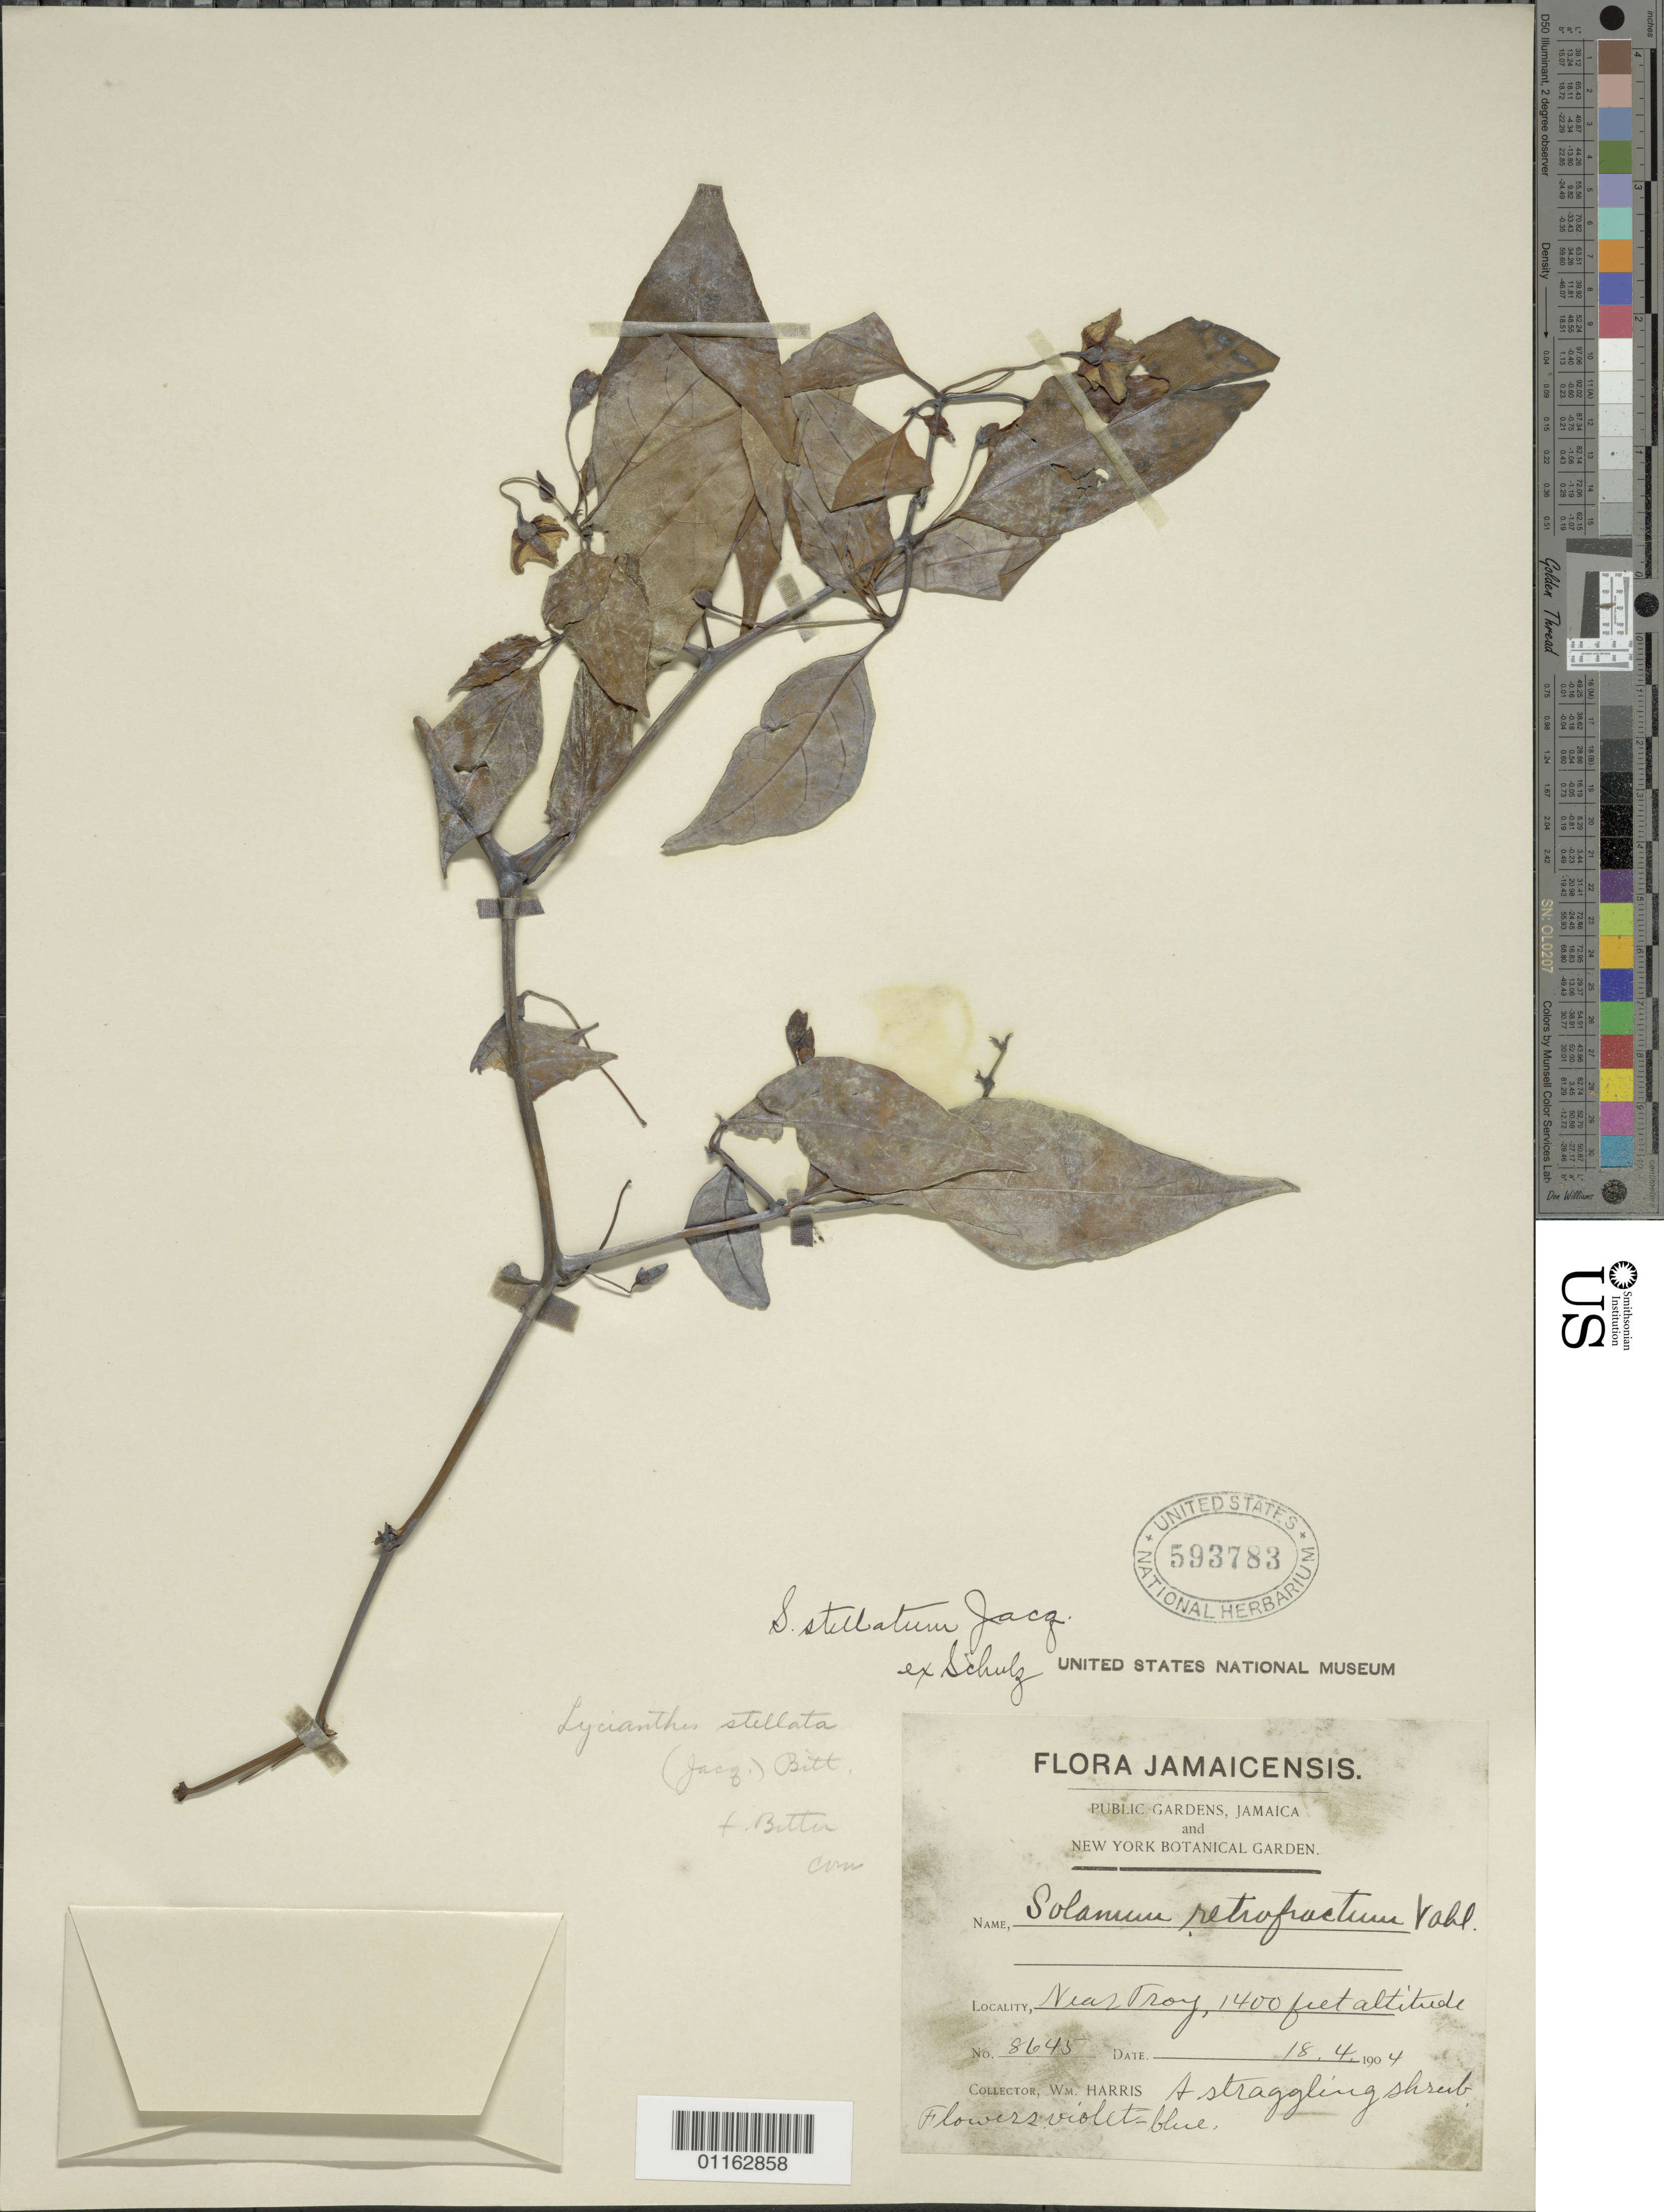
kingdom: Plantae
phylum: Tracheophyta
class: Magnoliopsida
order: Solanales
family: Solanaceae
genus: Solanum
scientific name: Solanum stellatum var. puberulum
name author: O.E. Schulz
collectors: W. Harris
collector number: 8645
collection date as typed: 18 Apr 1904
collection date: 1904-04-18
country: Jamaica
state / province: Trelawny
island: Jamaica I.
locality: near Troy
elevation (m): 427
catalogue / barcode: US 593783